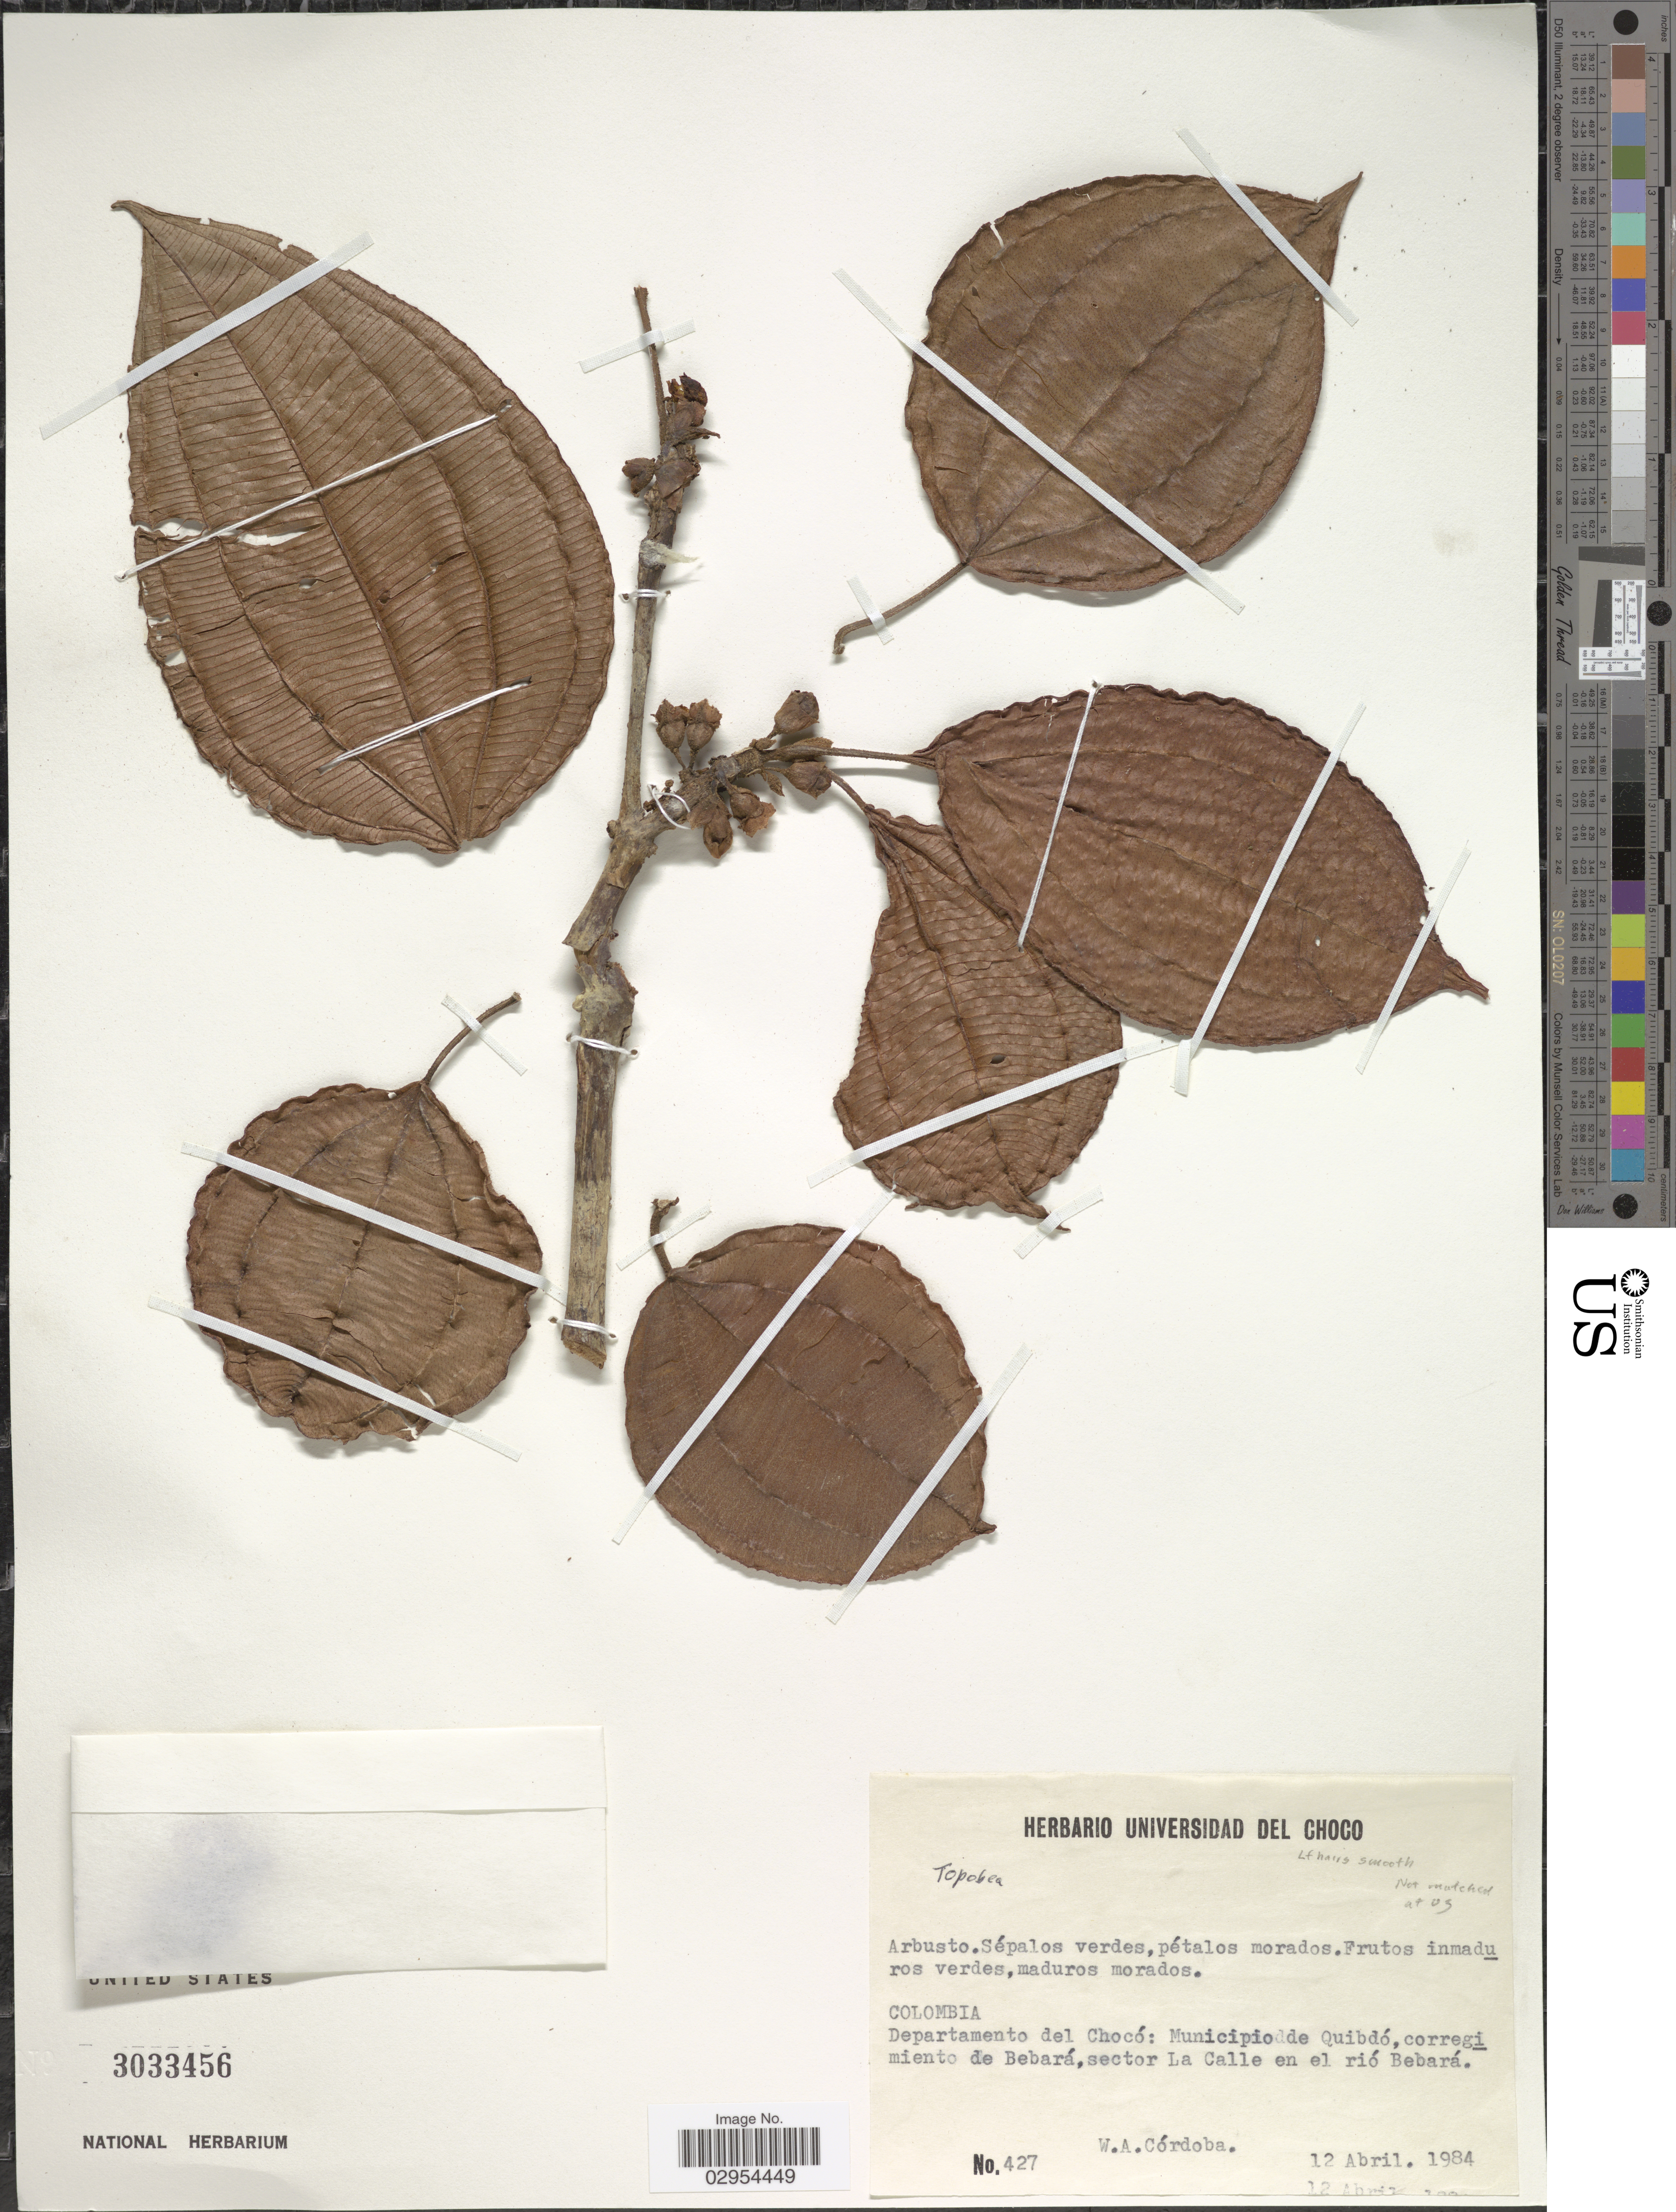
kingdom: Plantae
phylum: Tracheophyta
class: Magnoliopsida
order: Myrtales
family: Melastomataceae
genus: Topobea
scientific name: Topobea sp.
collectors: W. Cordoba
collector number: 427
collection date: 1984-04-12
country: Colombia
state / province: Chocó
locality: Departamento del Chocó: Municipio de Quibdó, corregimiento de Bebará, sector La Calle en el río Bebará.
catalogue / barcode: US 3033456